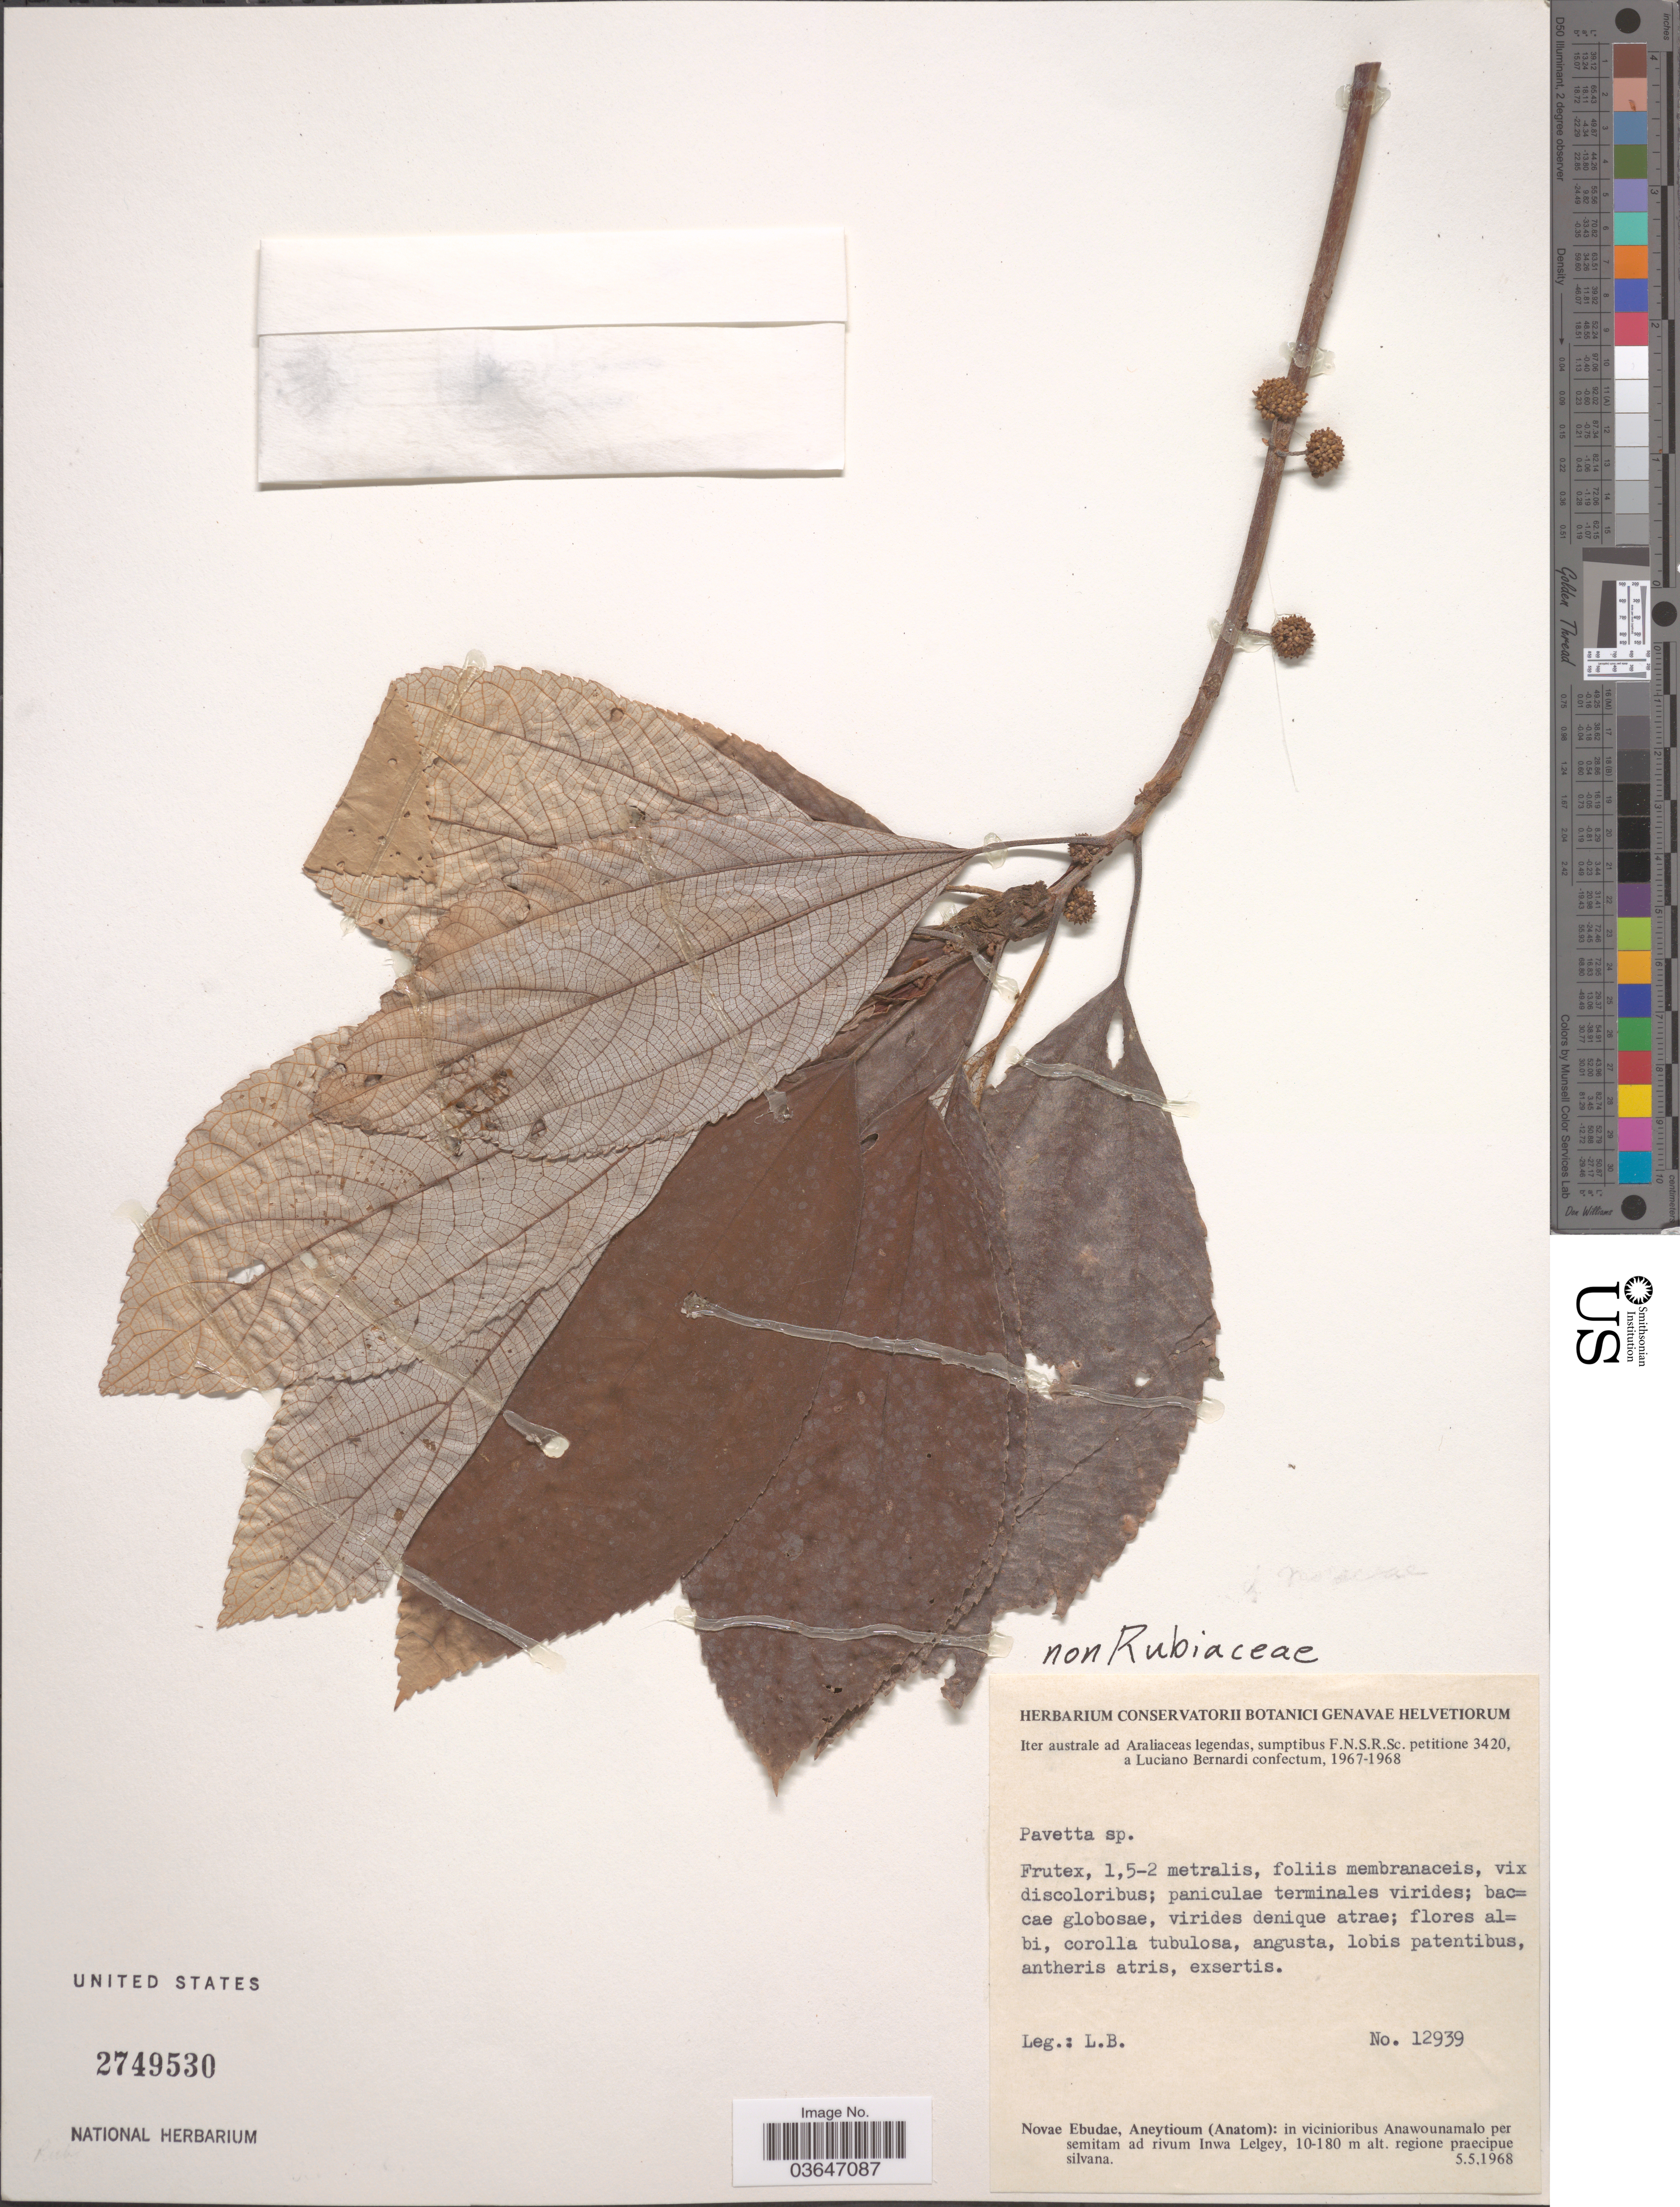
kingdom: Plantae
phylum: Tracheophyta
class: Magnoliopsida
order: Proteales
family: Proteaceae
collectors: L. Bernardi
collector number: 12939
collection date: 1968-05-05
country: Vanuatu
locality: Nobae Ebudae, Aneytioum (Anatom): in vicinioribus Anawounamalo per semitam ad rivum Inwa Lelgey.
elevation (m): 10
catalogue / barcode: US 2749530